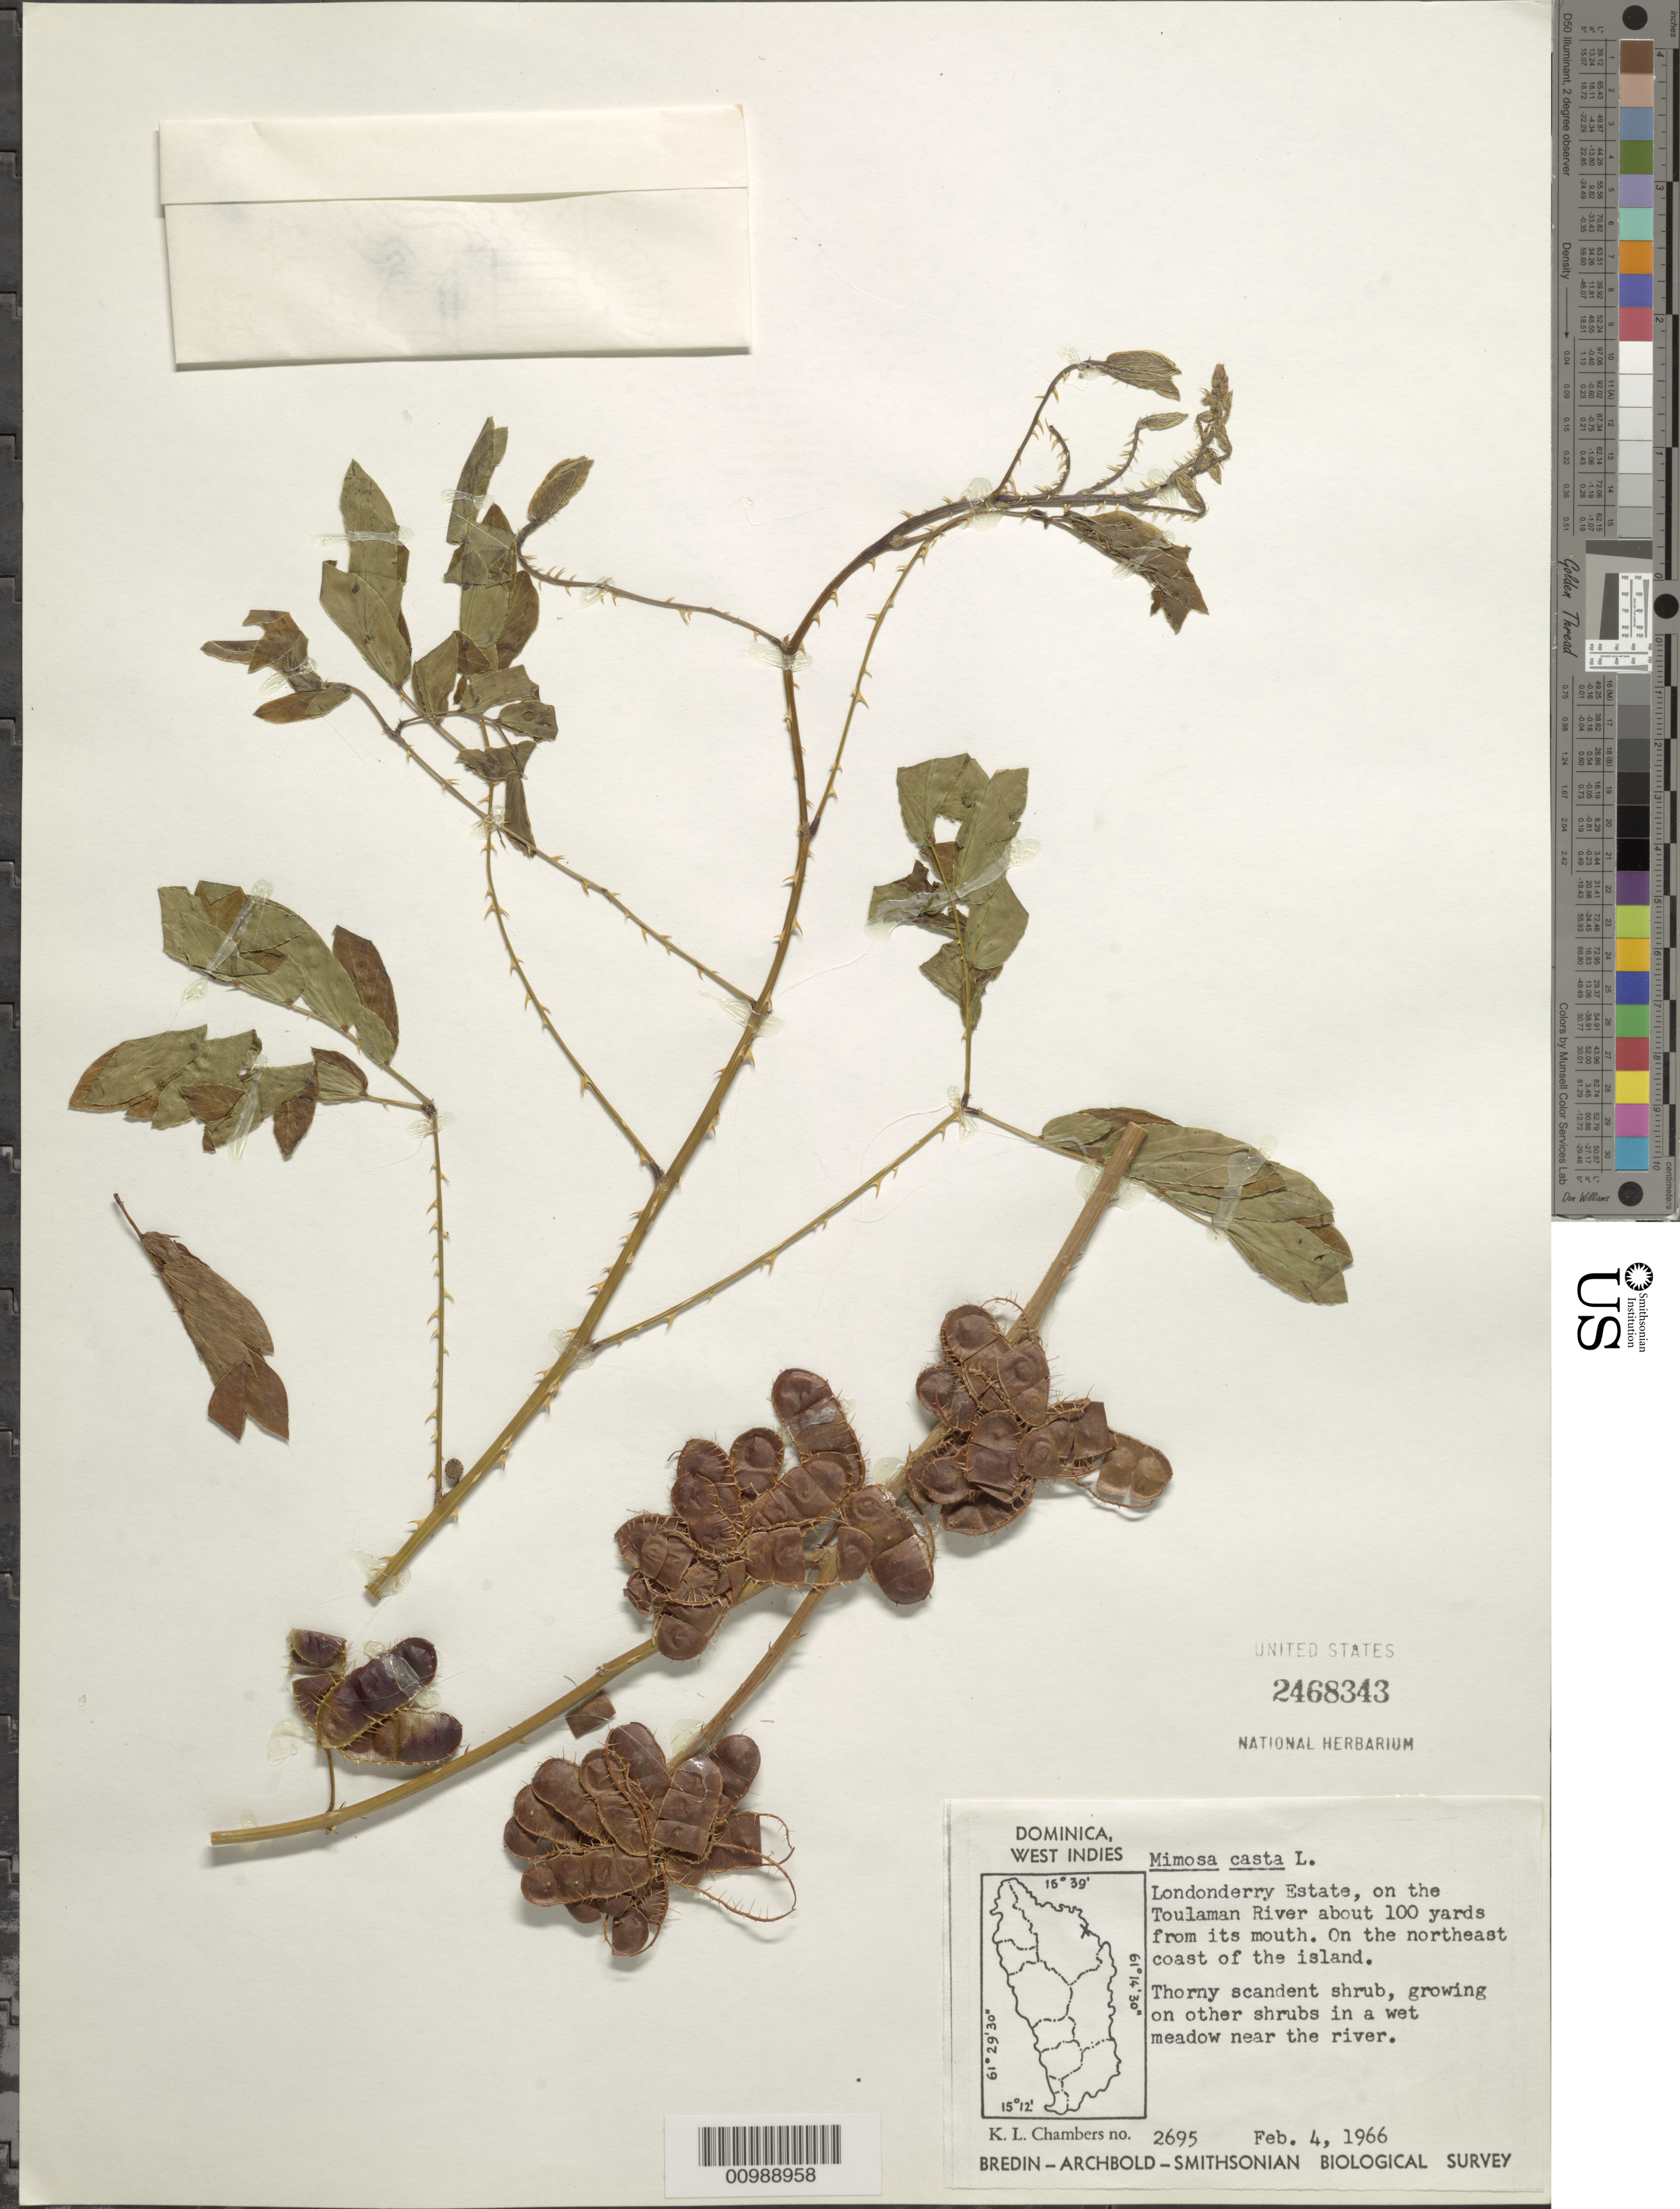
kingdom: Plantae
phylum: Tracheophyta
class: Magnoliopsida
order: Fabales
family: Fabaceae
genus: Mimosa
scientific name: Mimosa casta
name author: L.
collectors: K. L. Chambers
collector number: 2695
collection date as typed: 04 Feb 1966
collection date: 1966-02-04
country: Dominica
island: Dominica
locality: Londonderry Estate, on the Toulaman River, about 100 yards from its mouth. NE coast of Island.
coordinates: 0 N, 0 E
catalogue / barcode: US 2468343